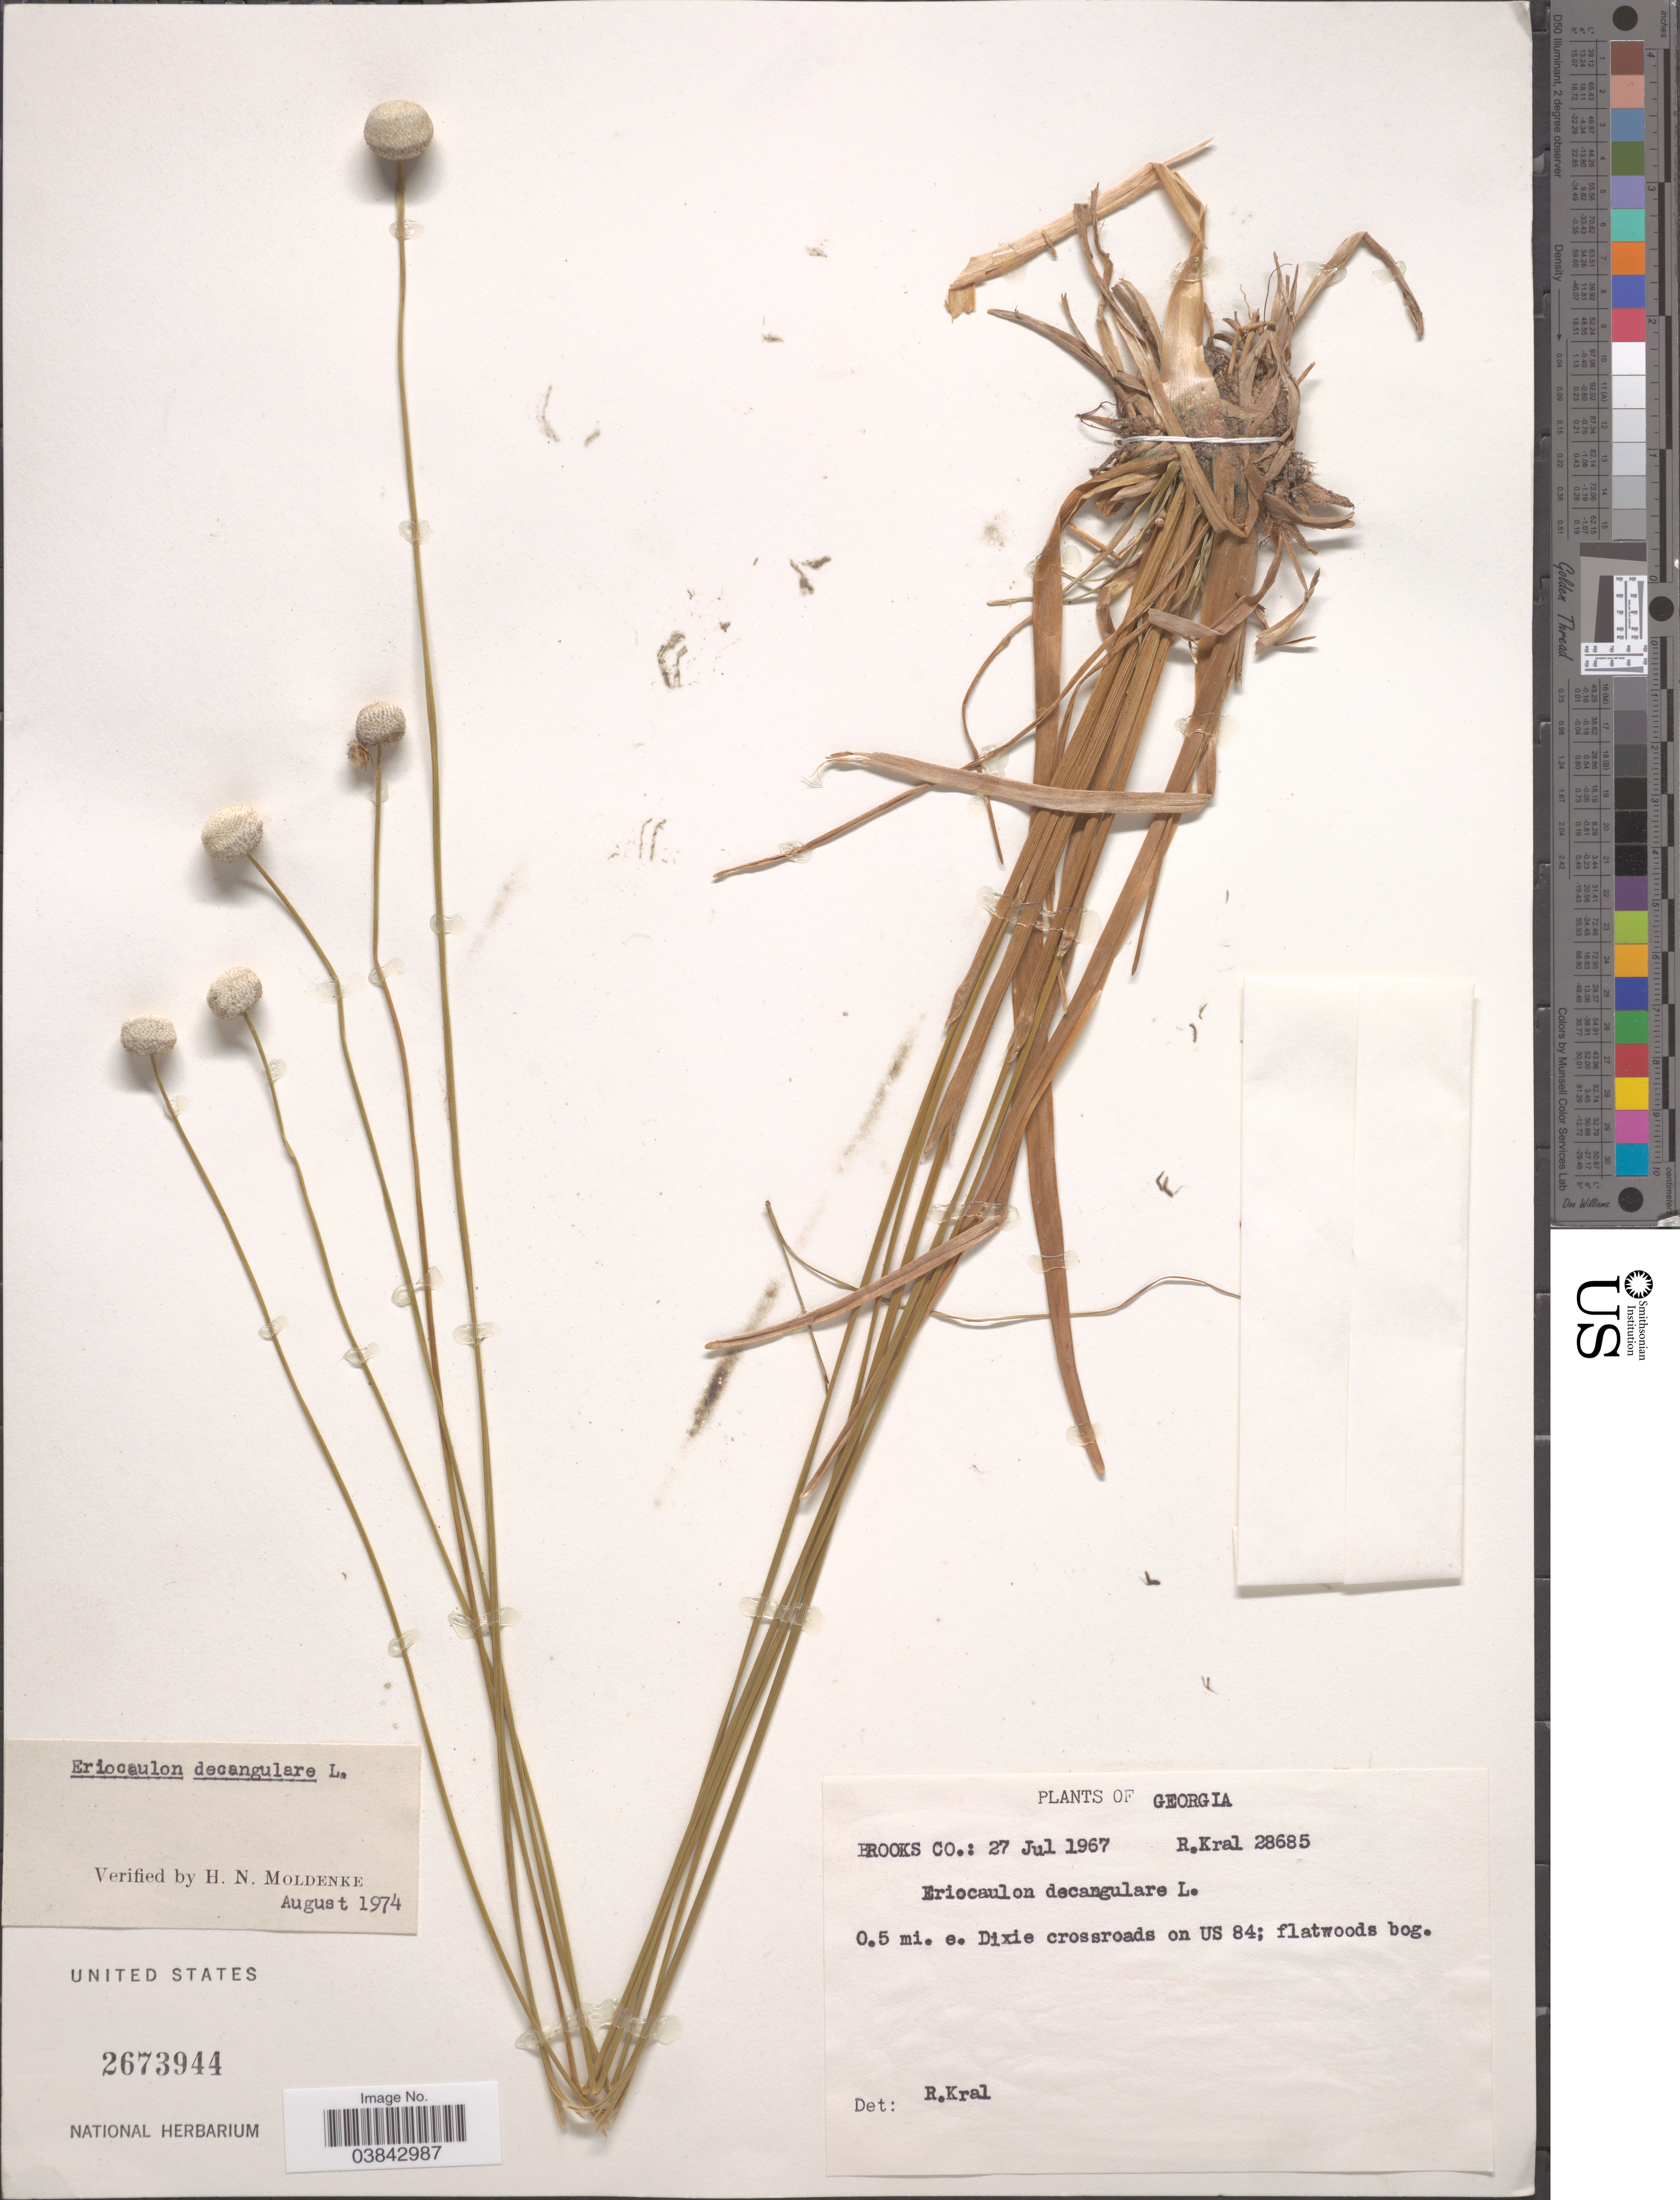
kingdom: Plantae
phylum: Tracheophyta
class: Liliopsida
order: Poales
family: Eriocaulaceae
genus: Eriocaulon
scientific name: Eriocaulon decangulare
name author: L.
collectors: R. Kral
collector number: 28685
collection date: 1967-07-27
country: United States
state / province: Georgia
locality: Brooks Co. 0.5 mi. e. Dixie crossroads on US 84.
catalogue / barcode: US 2673944